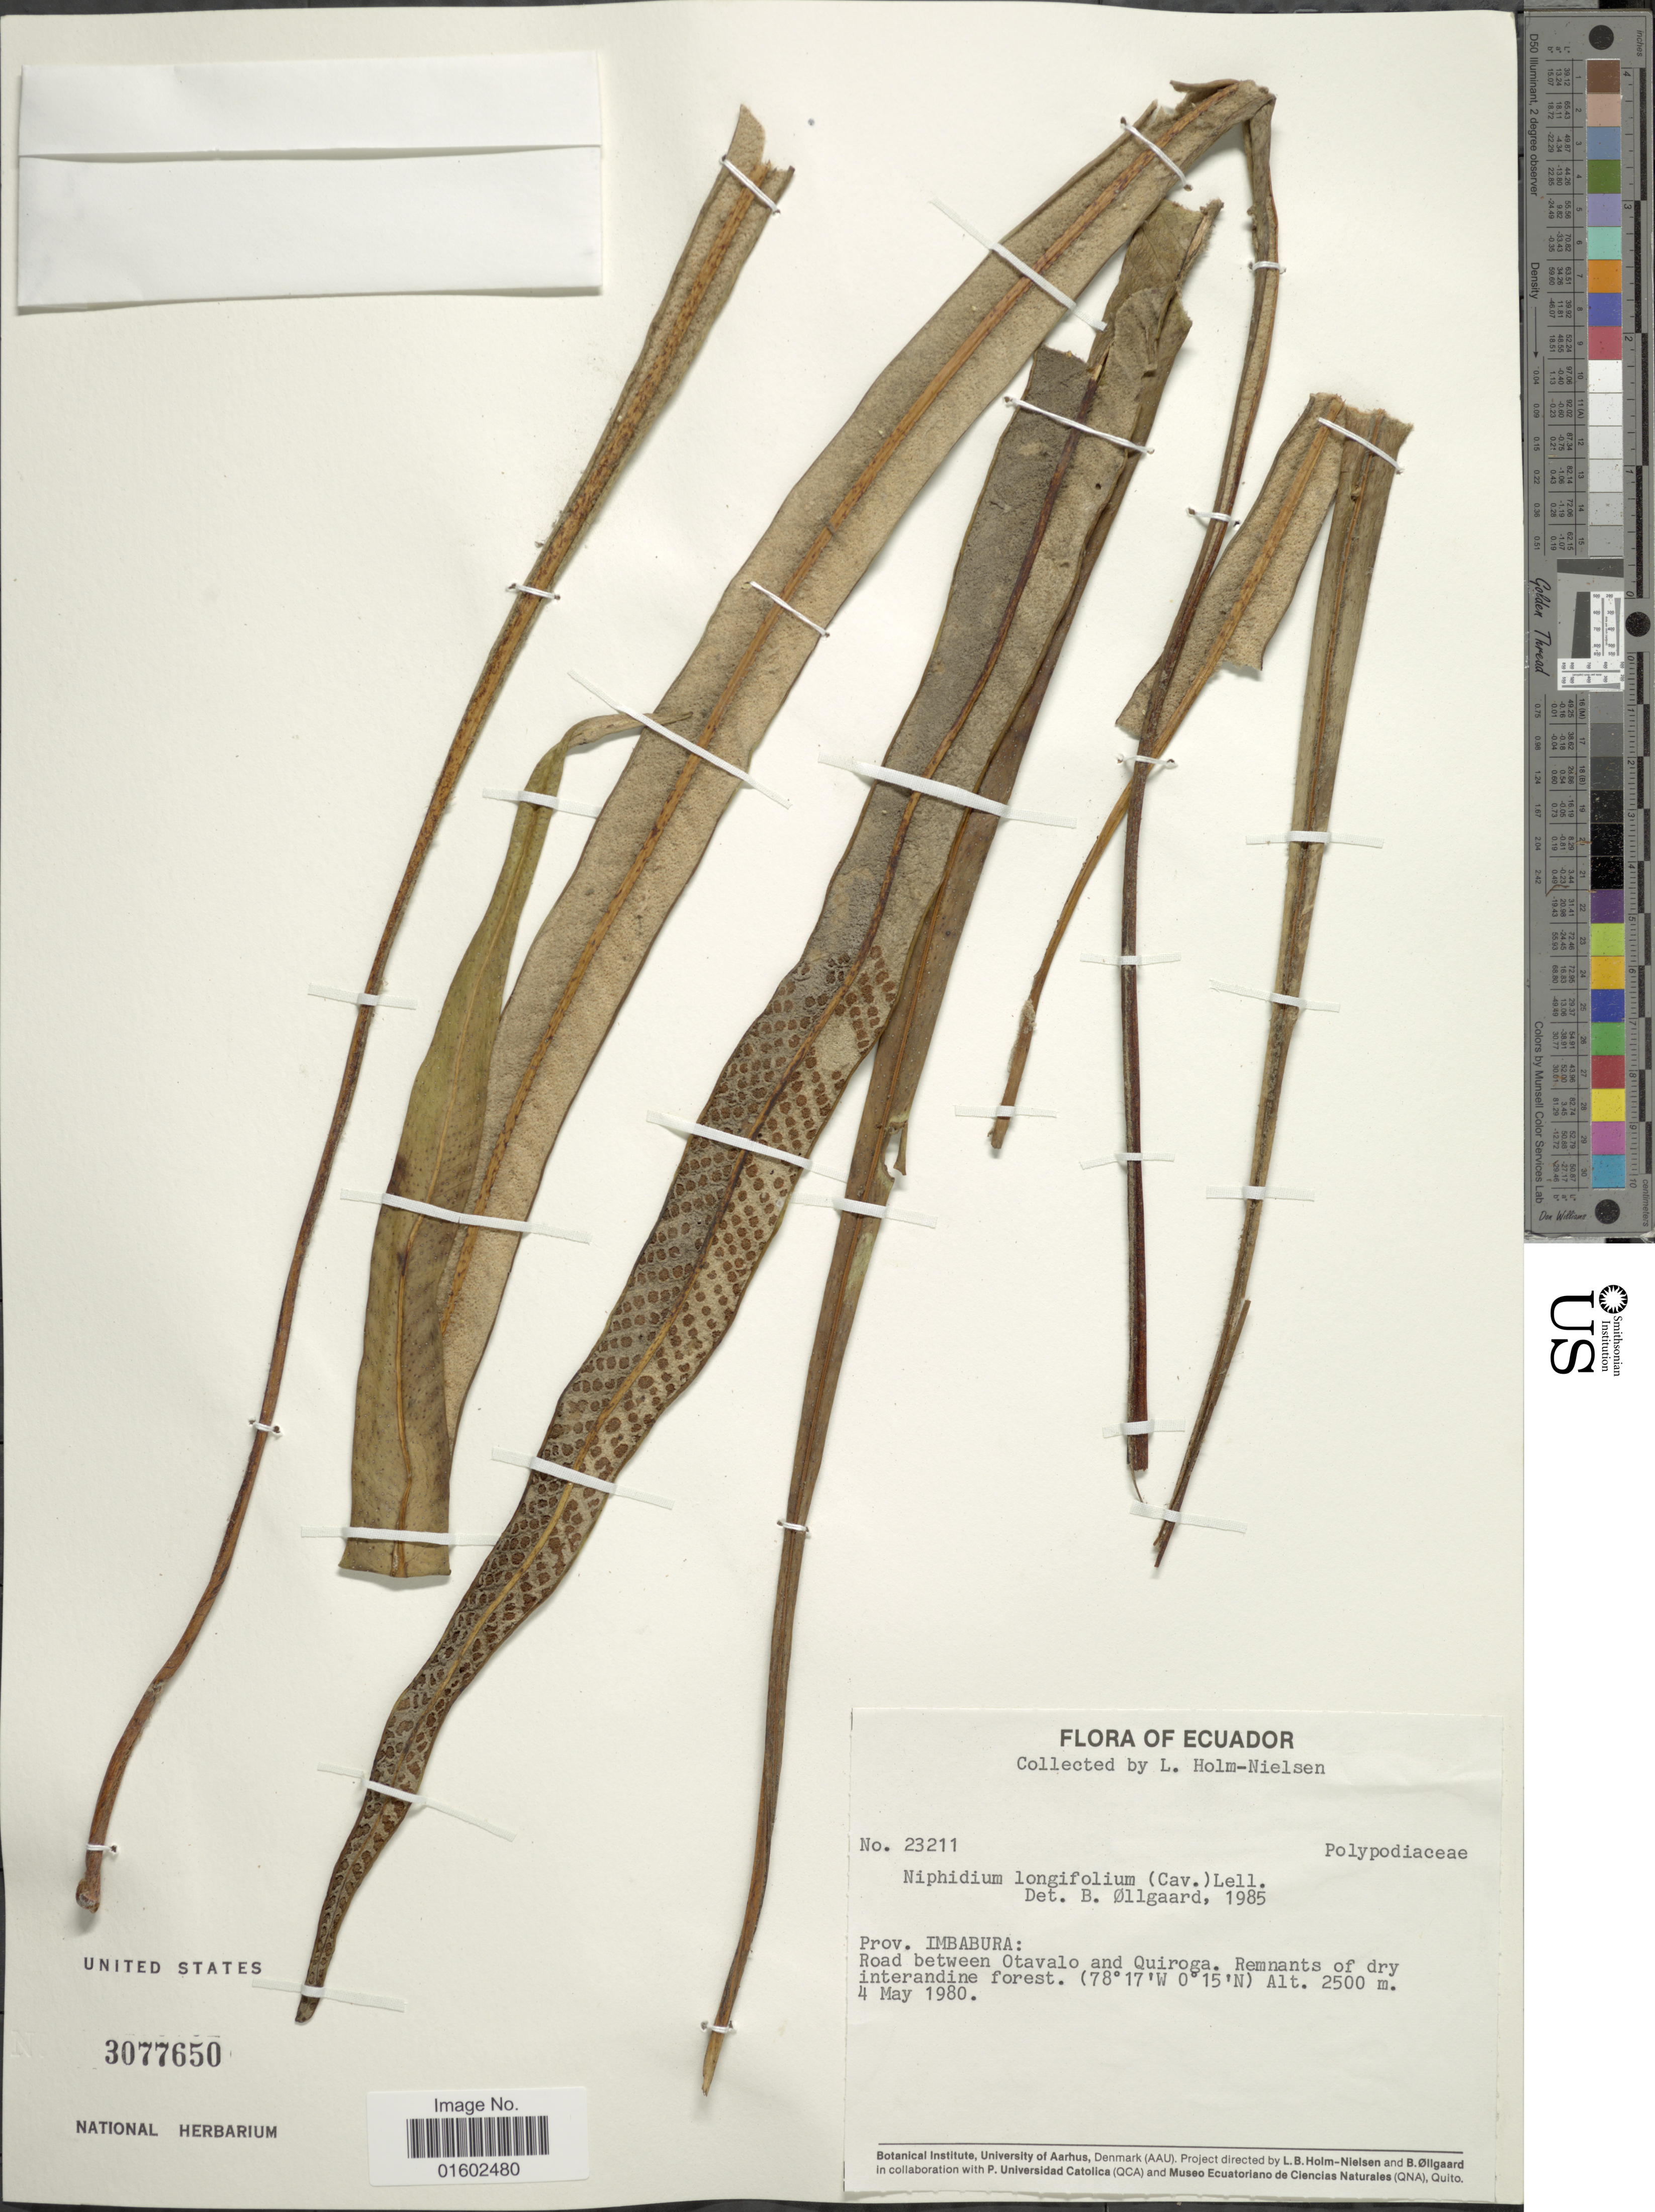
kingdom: Plantae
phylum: Tracheophyta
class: Polypodiopsida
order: Polypodiales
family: Polypodiaceae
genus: Niphidium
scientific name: Niphidium longifolium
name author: (Cav.) C.V. Morton & Lellinger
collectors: L. B. Holm-Nielsen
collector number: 23211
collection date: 1980-05-04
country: Ecuador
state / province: Imbabura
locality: Rado between Otavalo and Quiroga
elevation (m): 2500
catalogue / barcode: US 3077650